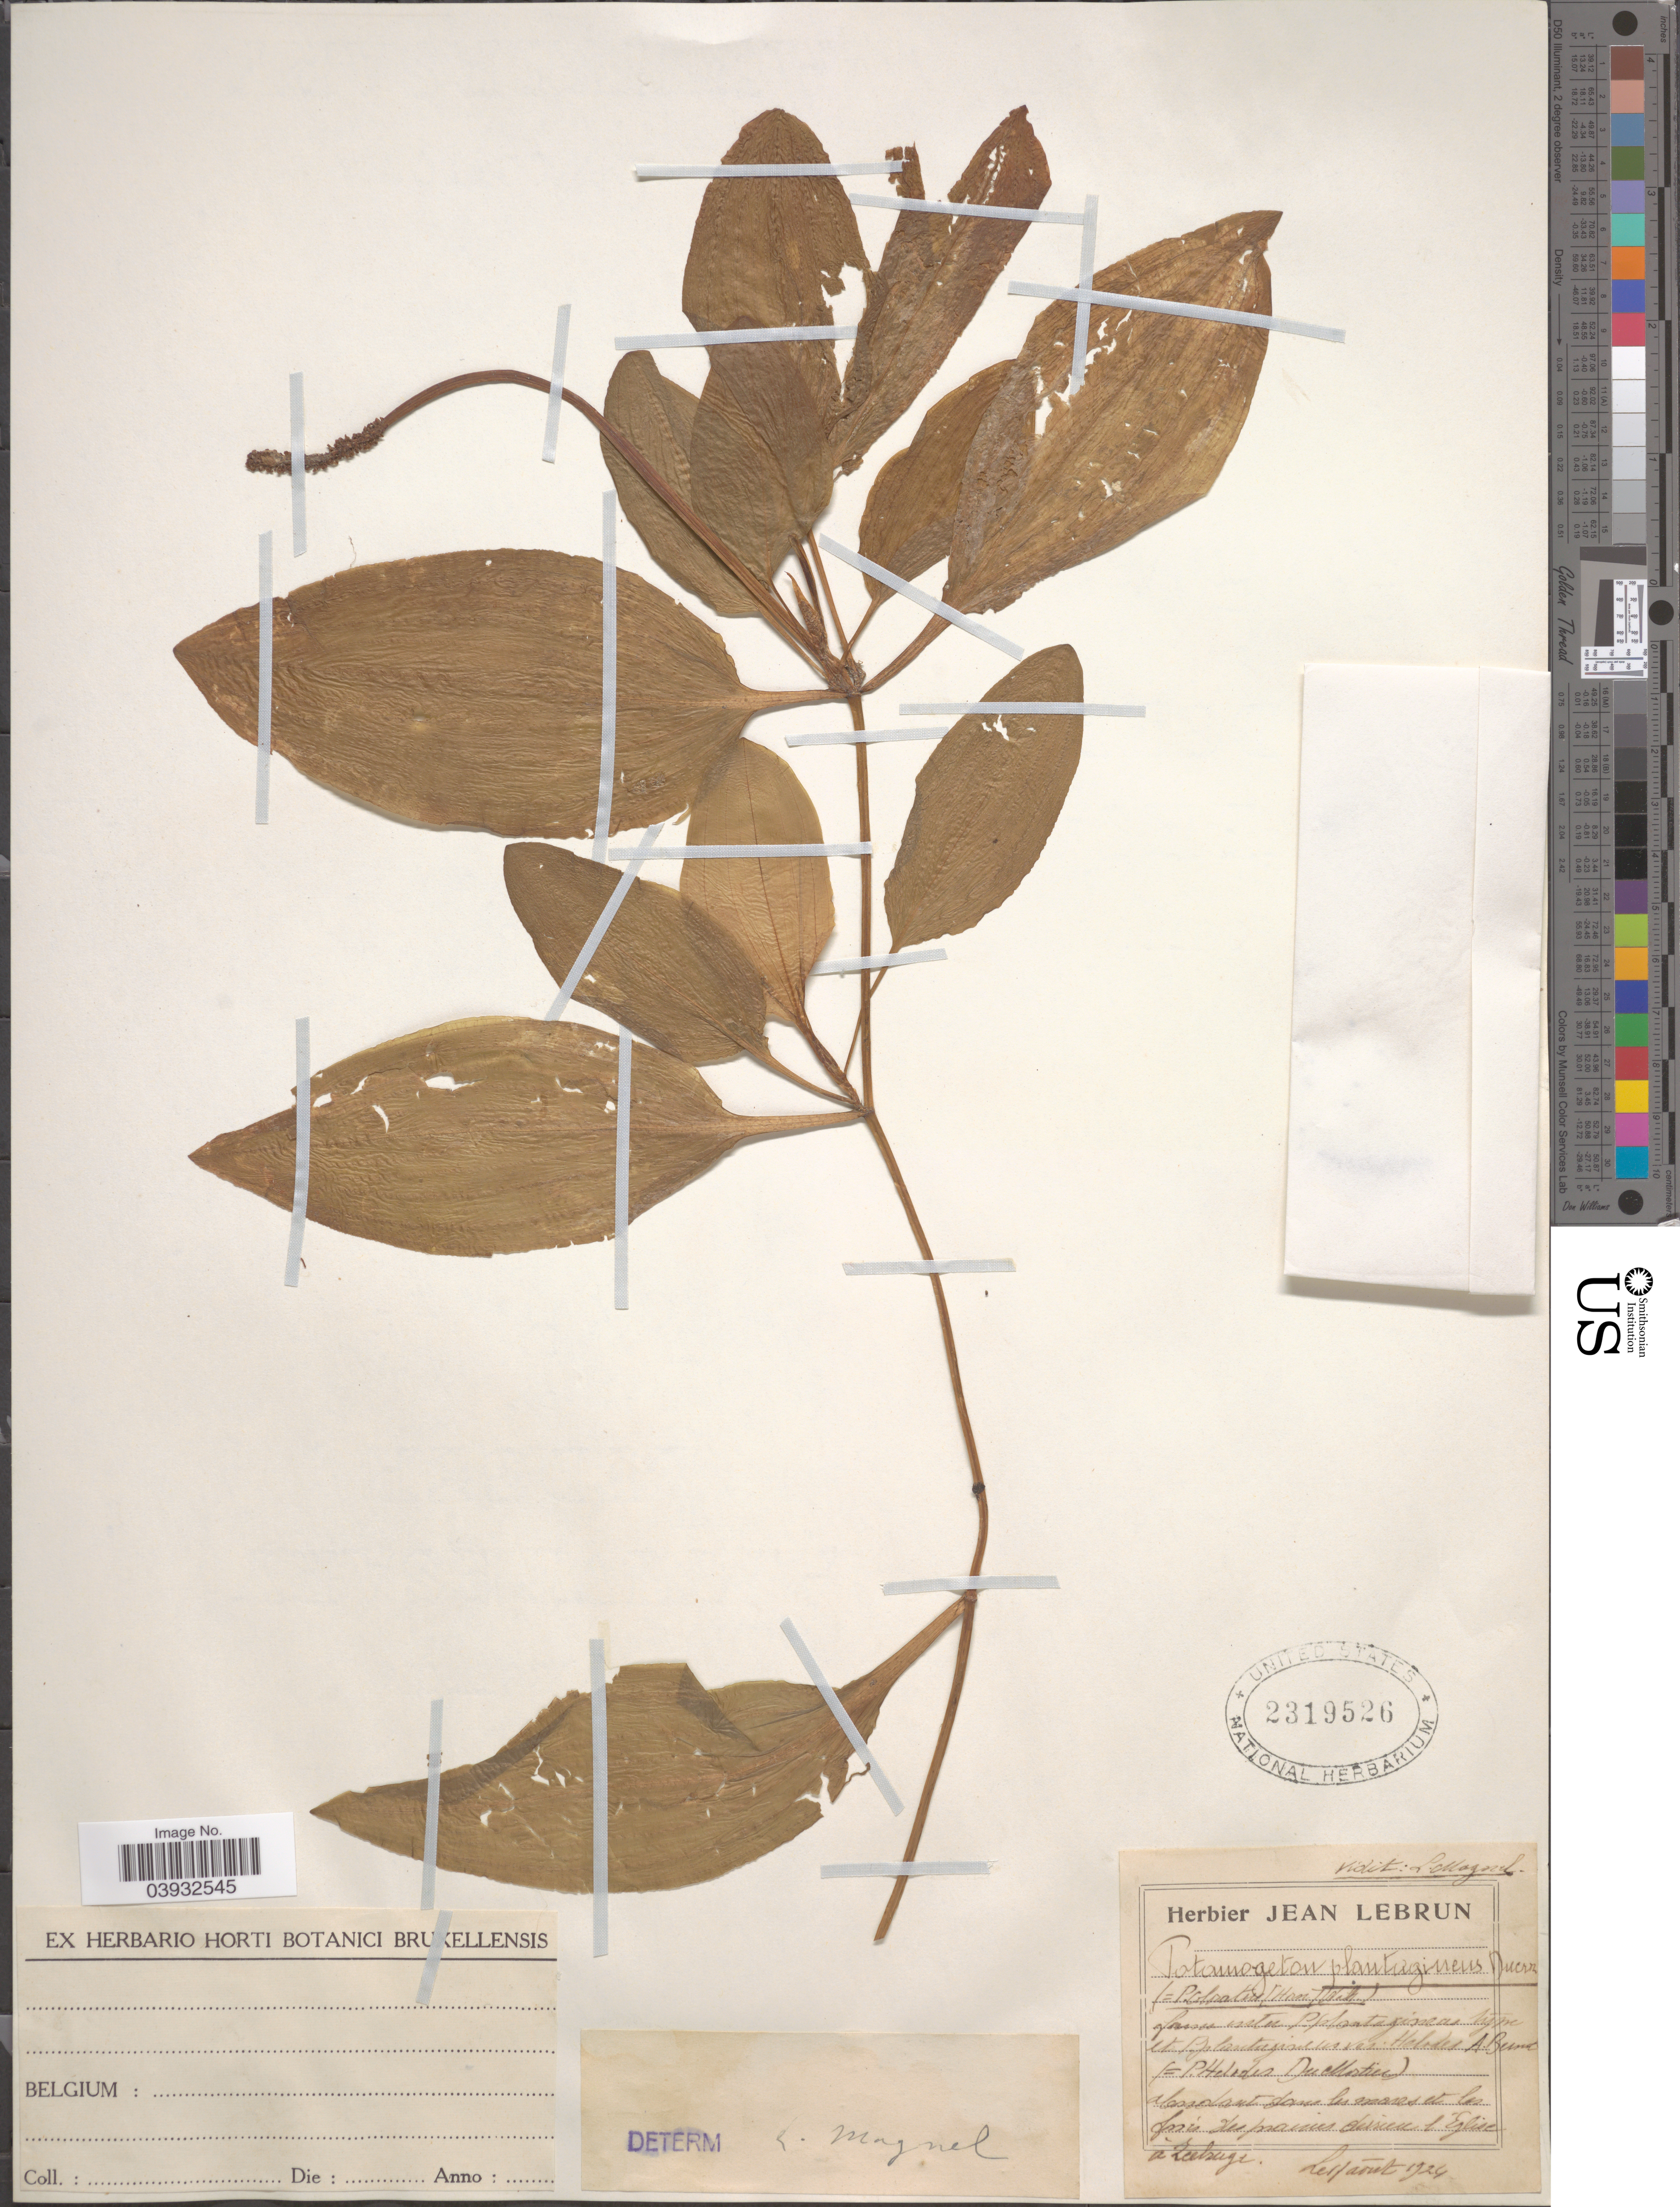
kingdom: Plantae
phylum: Tracheophyta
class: Liliopsida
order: Alismatales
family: Potamogetonaceae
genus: Potamogeton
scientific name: Potamogeton plantagineus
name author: Ducros ex Roem. & Schult.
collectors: Ex herb. Jean A. Lebrun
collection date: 1924-08-17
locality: A lassolant [interpreted] dans les mores et las ofssis [interpreted] des prairies dessieu [interpreted] l'Eglise [interpreted] á Zeelzugez [interpreted].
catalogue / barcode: US 2319526